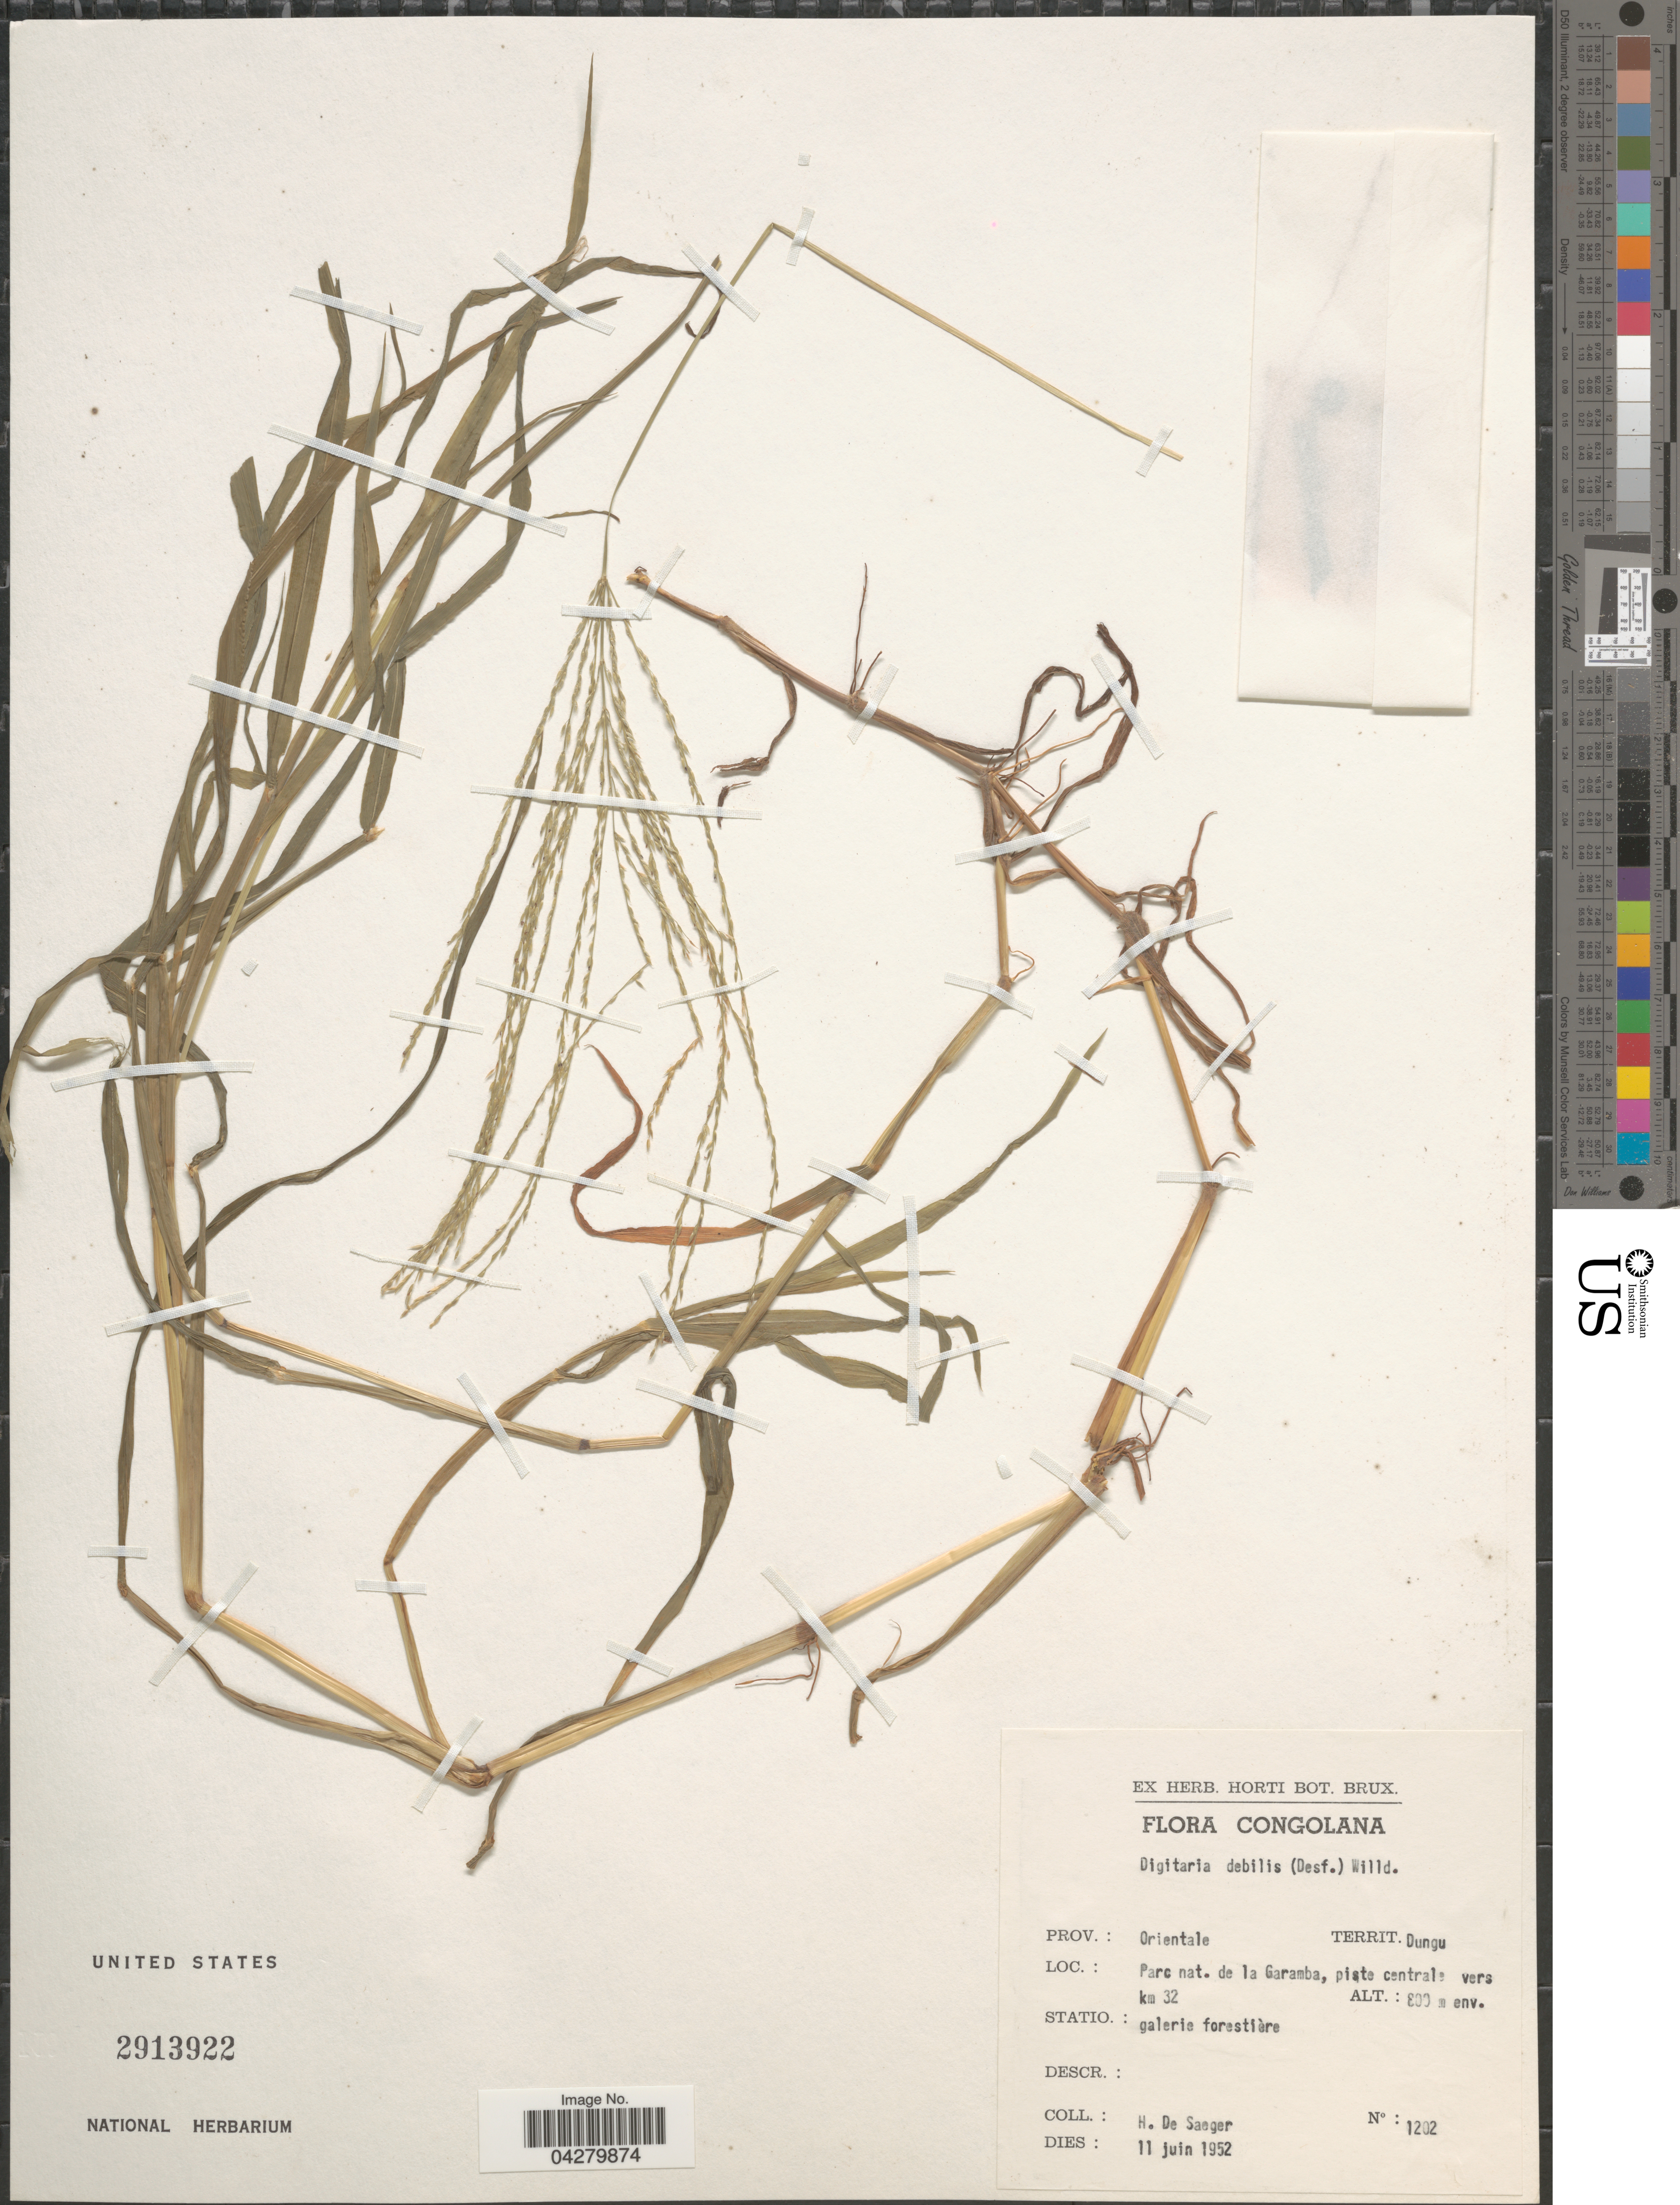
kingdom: Plantae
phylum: Tracheophyta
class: Liliopsida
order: Poales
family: Poaceae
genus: Digitaria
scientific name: Digitaria debilis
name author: (Desf.) Willd.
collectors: H. De Saeger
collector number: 1202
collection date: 1952-06-11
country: Congo, Democratic Republic of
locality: Congolana. Prov.: Orientale. Territ. Dungu. Parc nat. de la Garamba, piste centrale vers km 32.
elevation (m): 800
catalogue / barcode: US 2913922